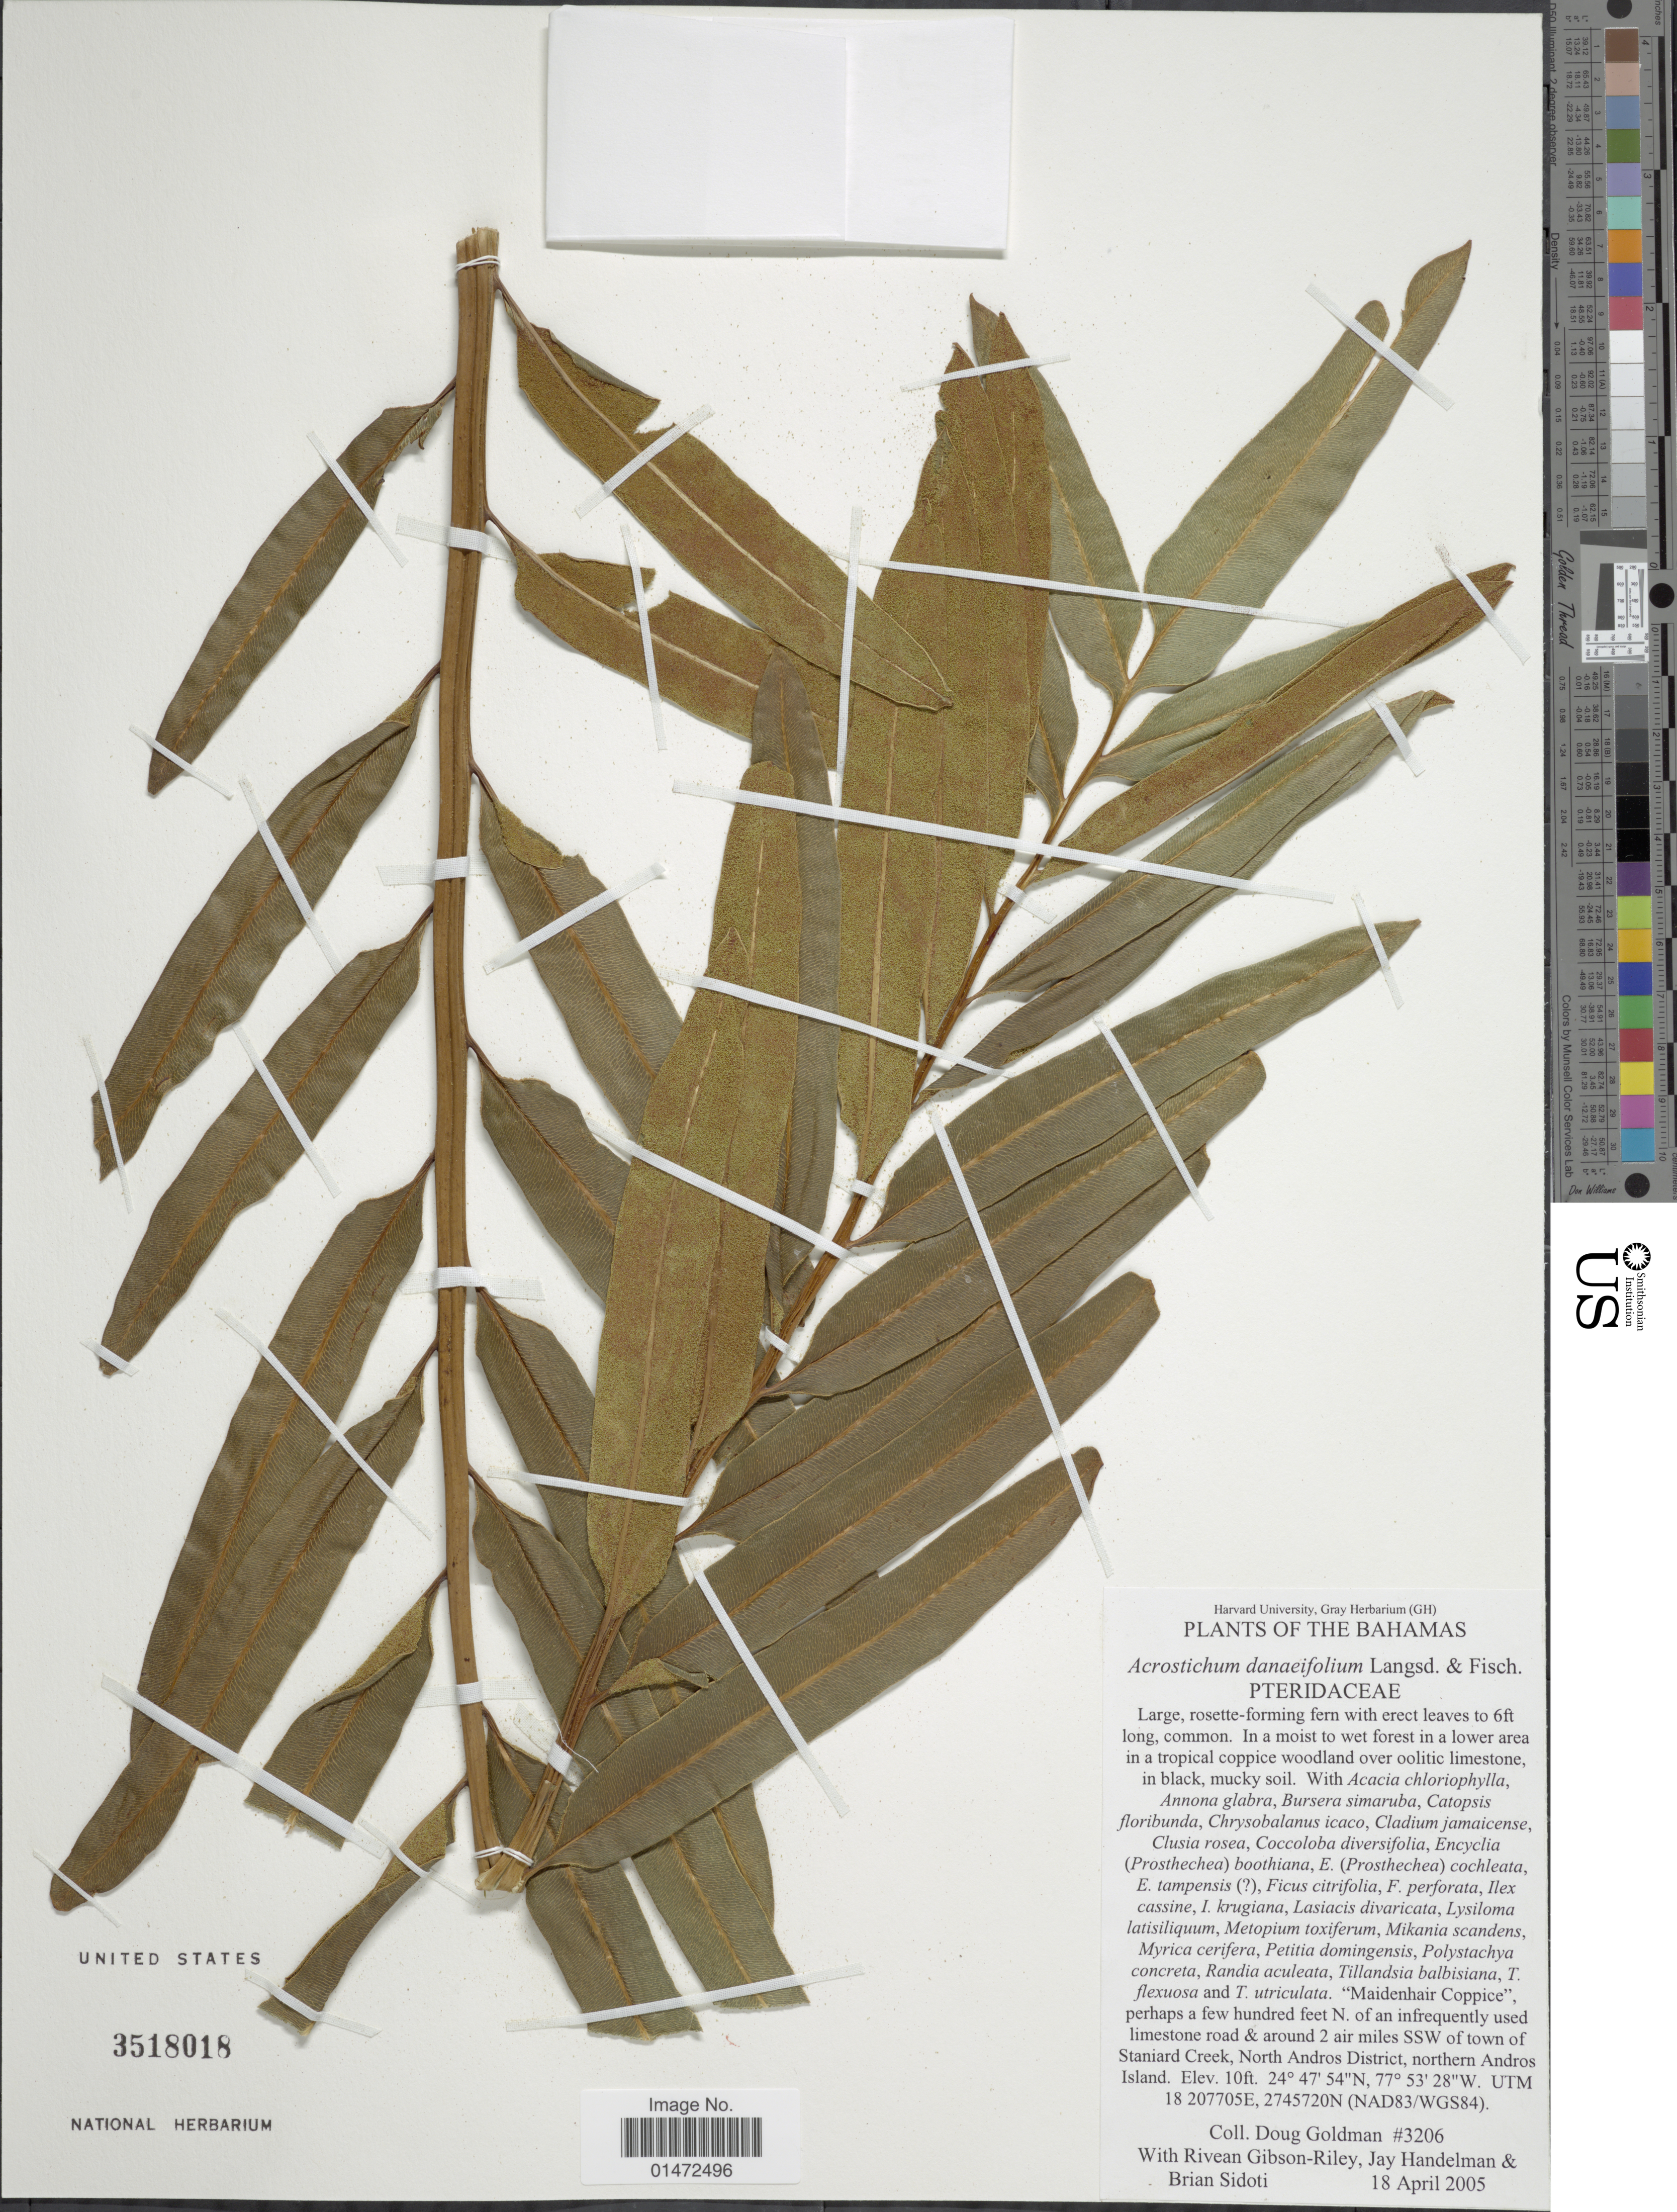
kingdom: Plantae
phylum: Tracheophyta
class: Polypodiopsida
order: Polypodiales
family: Pteridaceae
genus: Acrostichum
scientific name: Acrostichum danaeifolium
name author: Langsd. & Fisch.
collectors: D. Goldman, R. Gibson-Riley & J. Handelman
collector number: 3206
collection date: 2005-04-18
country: Bahamas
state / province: North Andros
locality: Maidenhair Coppice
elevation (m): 3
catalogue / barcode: US 3518018